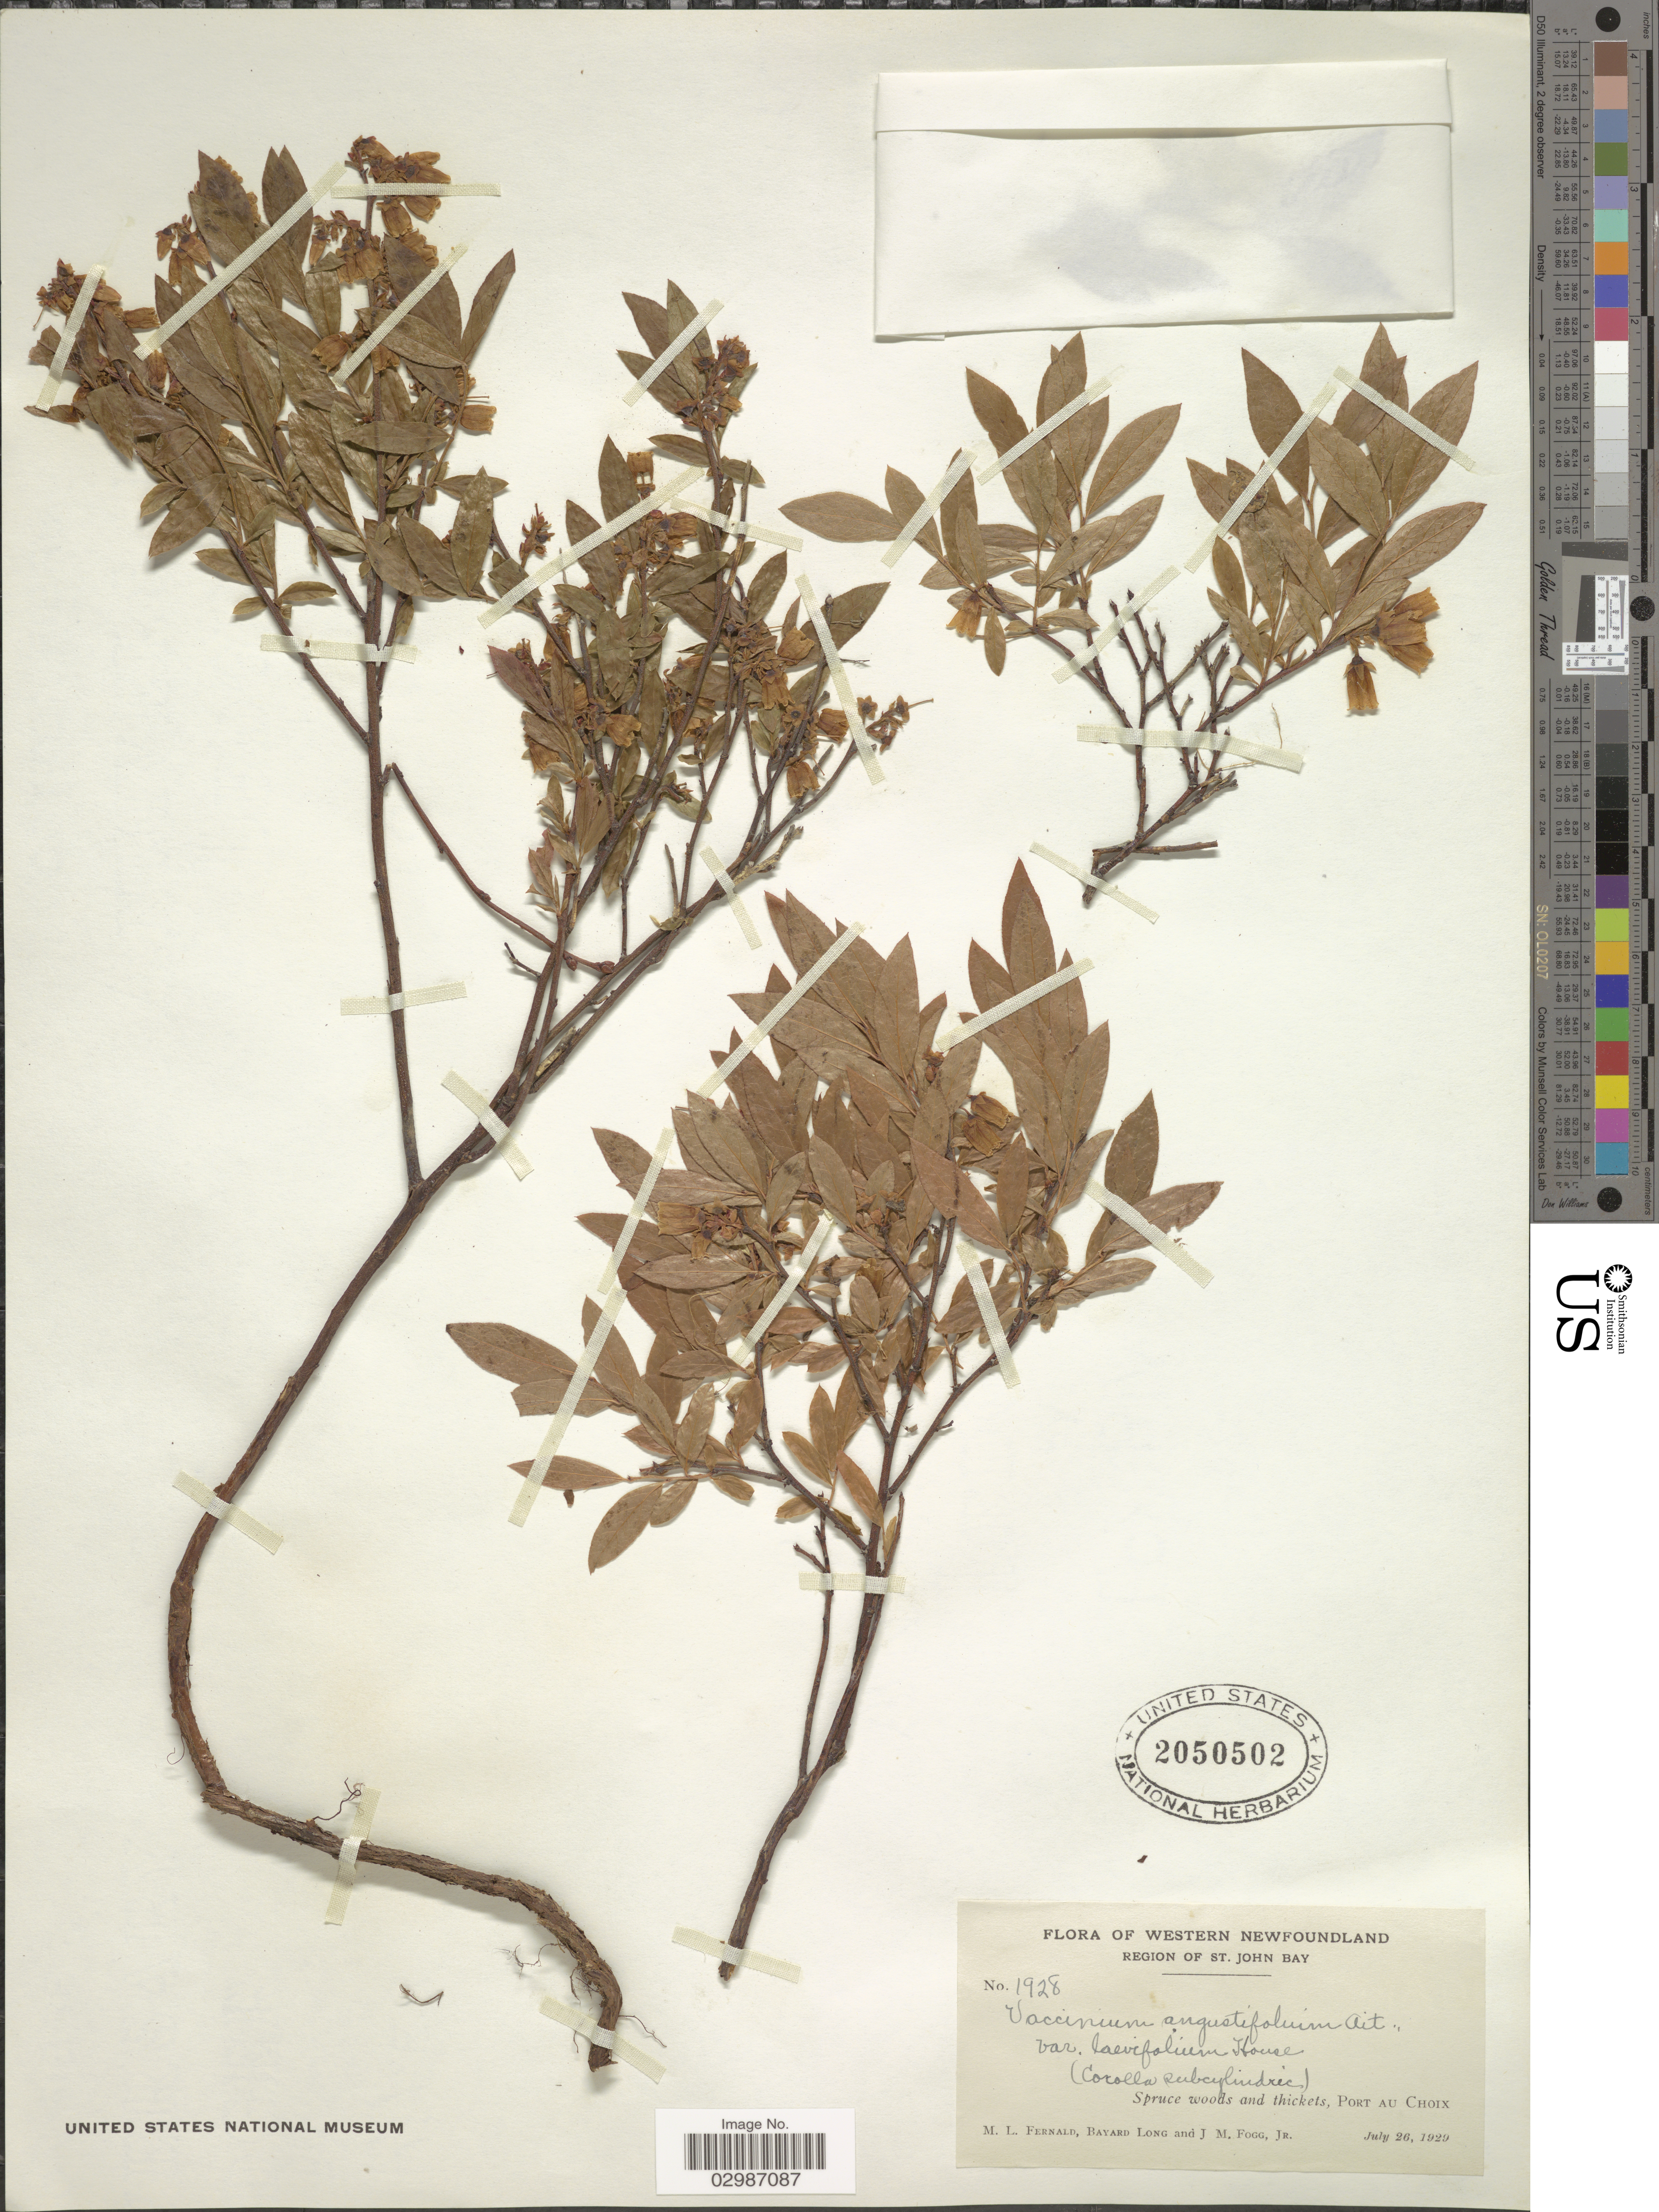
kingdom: Plantae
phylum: Tracheophyta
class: Magnoliopsida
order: Ericales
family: Ericaceae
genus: Vaccinium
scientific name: Vaccinium angustifolium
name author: Aiton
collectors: M. L. Fernald, B. Long & J. Fogg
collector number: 1928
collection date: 1929-07-26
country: Canada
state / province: Newfoundland and Labrador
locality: Western Newfoundland. Spruce woods and thickets, Port Au Choix.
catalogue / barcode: US 2050502